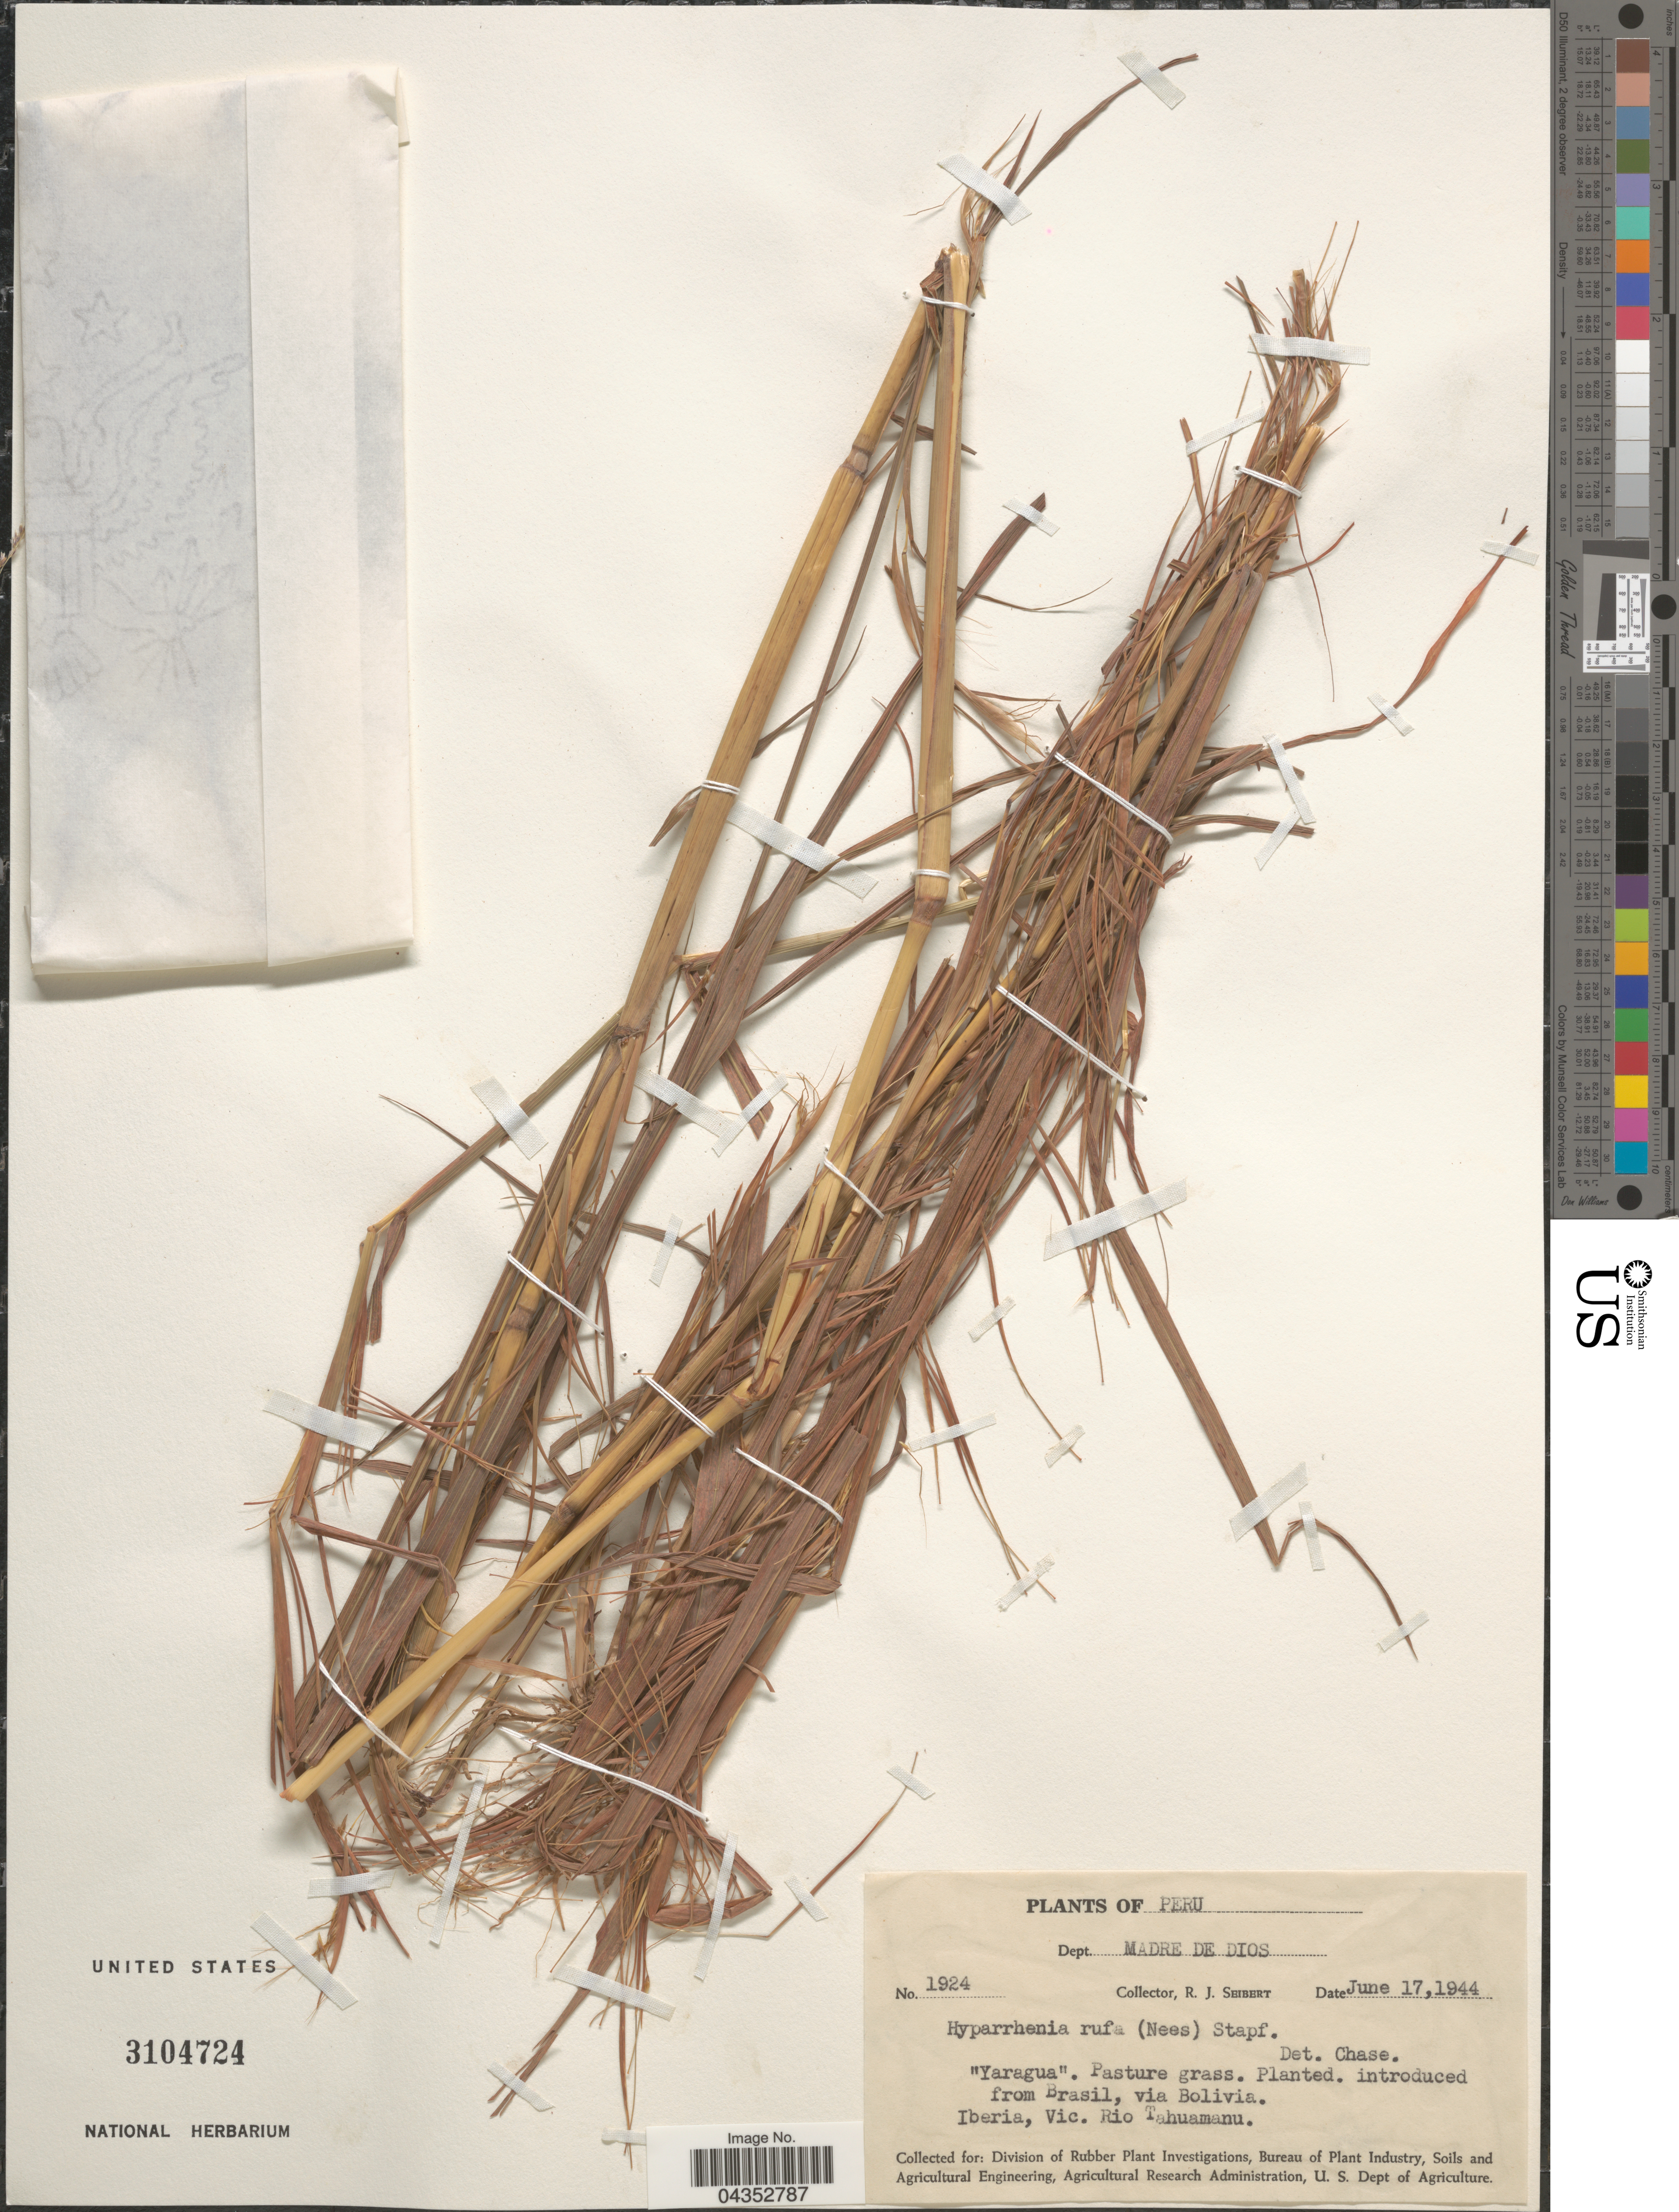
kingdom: Plantae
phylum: Tracheophyta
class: Liliopsida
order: Poales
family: Poaceae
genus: Hyparrhenia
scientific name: Hyparrhenia rufa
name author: (Nees) Stapf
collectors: R. J. Seibert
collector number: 1924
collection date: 1944-06-17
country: Peru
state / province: Madre de Dios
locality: Dept. Madre de Dios. Iberia, Vic. Rio Tahuamanu.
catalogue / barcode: US 3104724